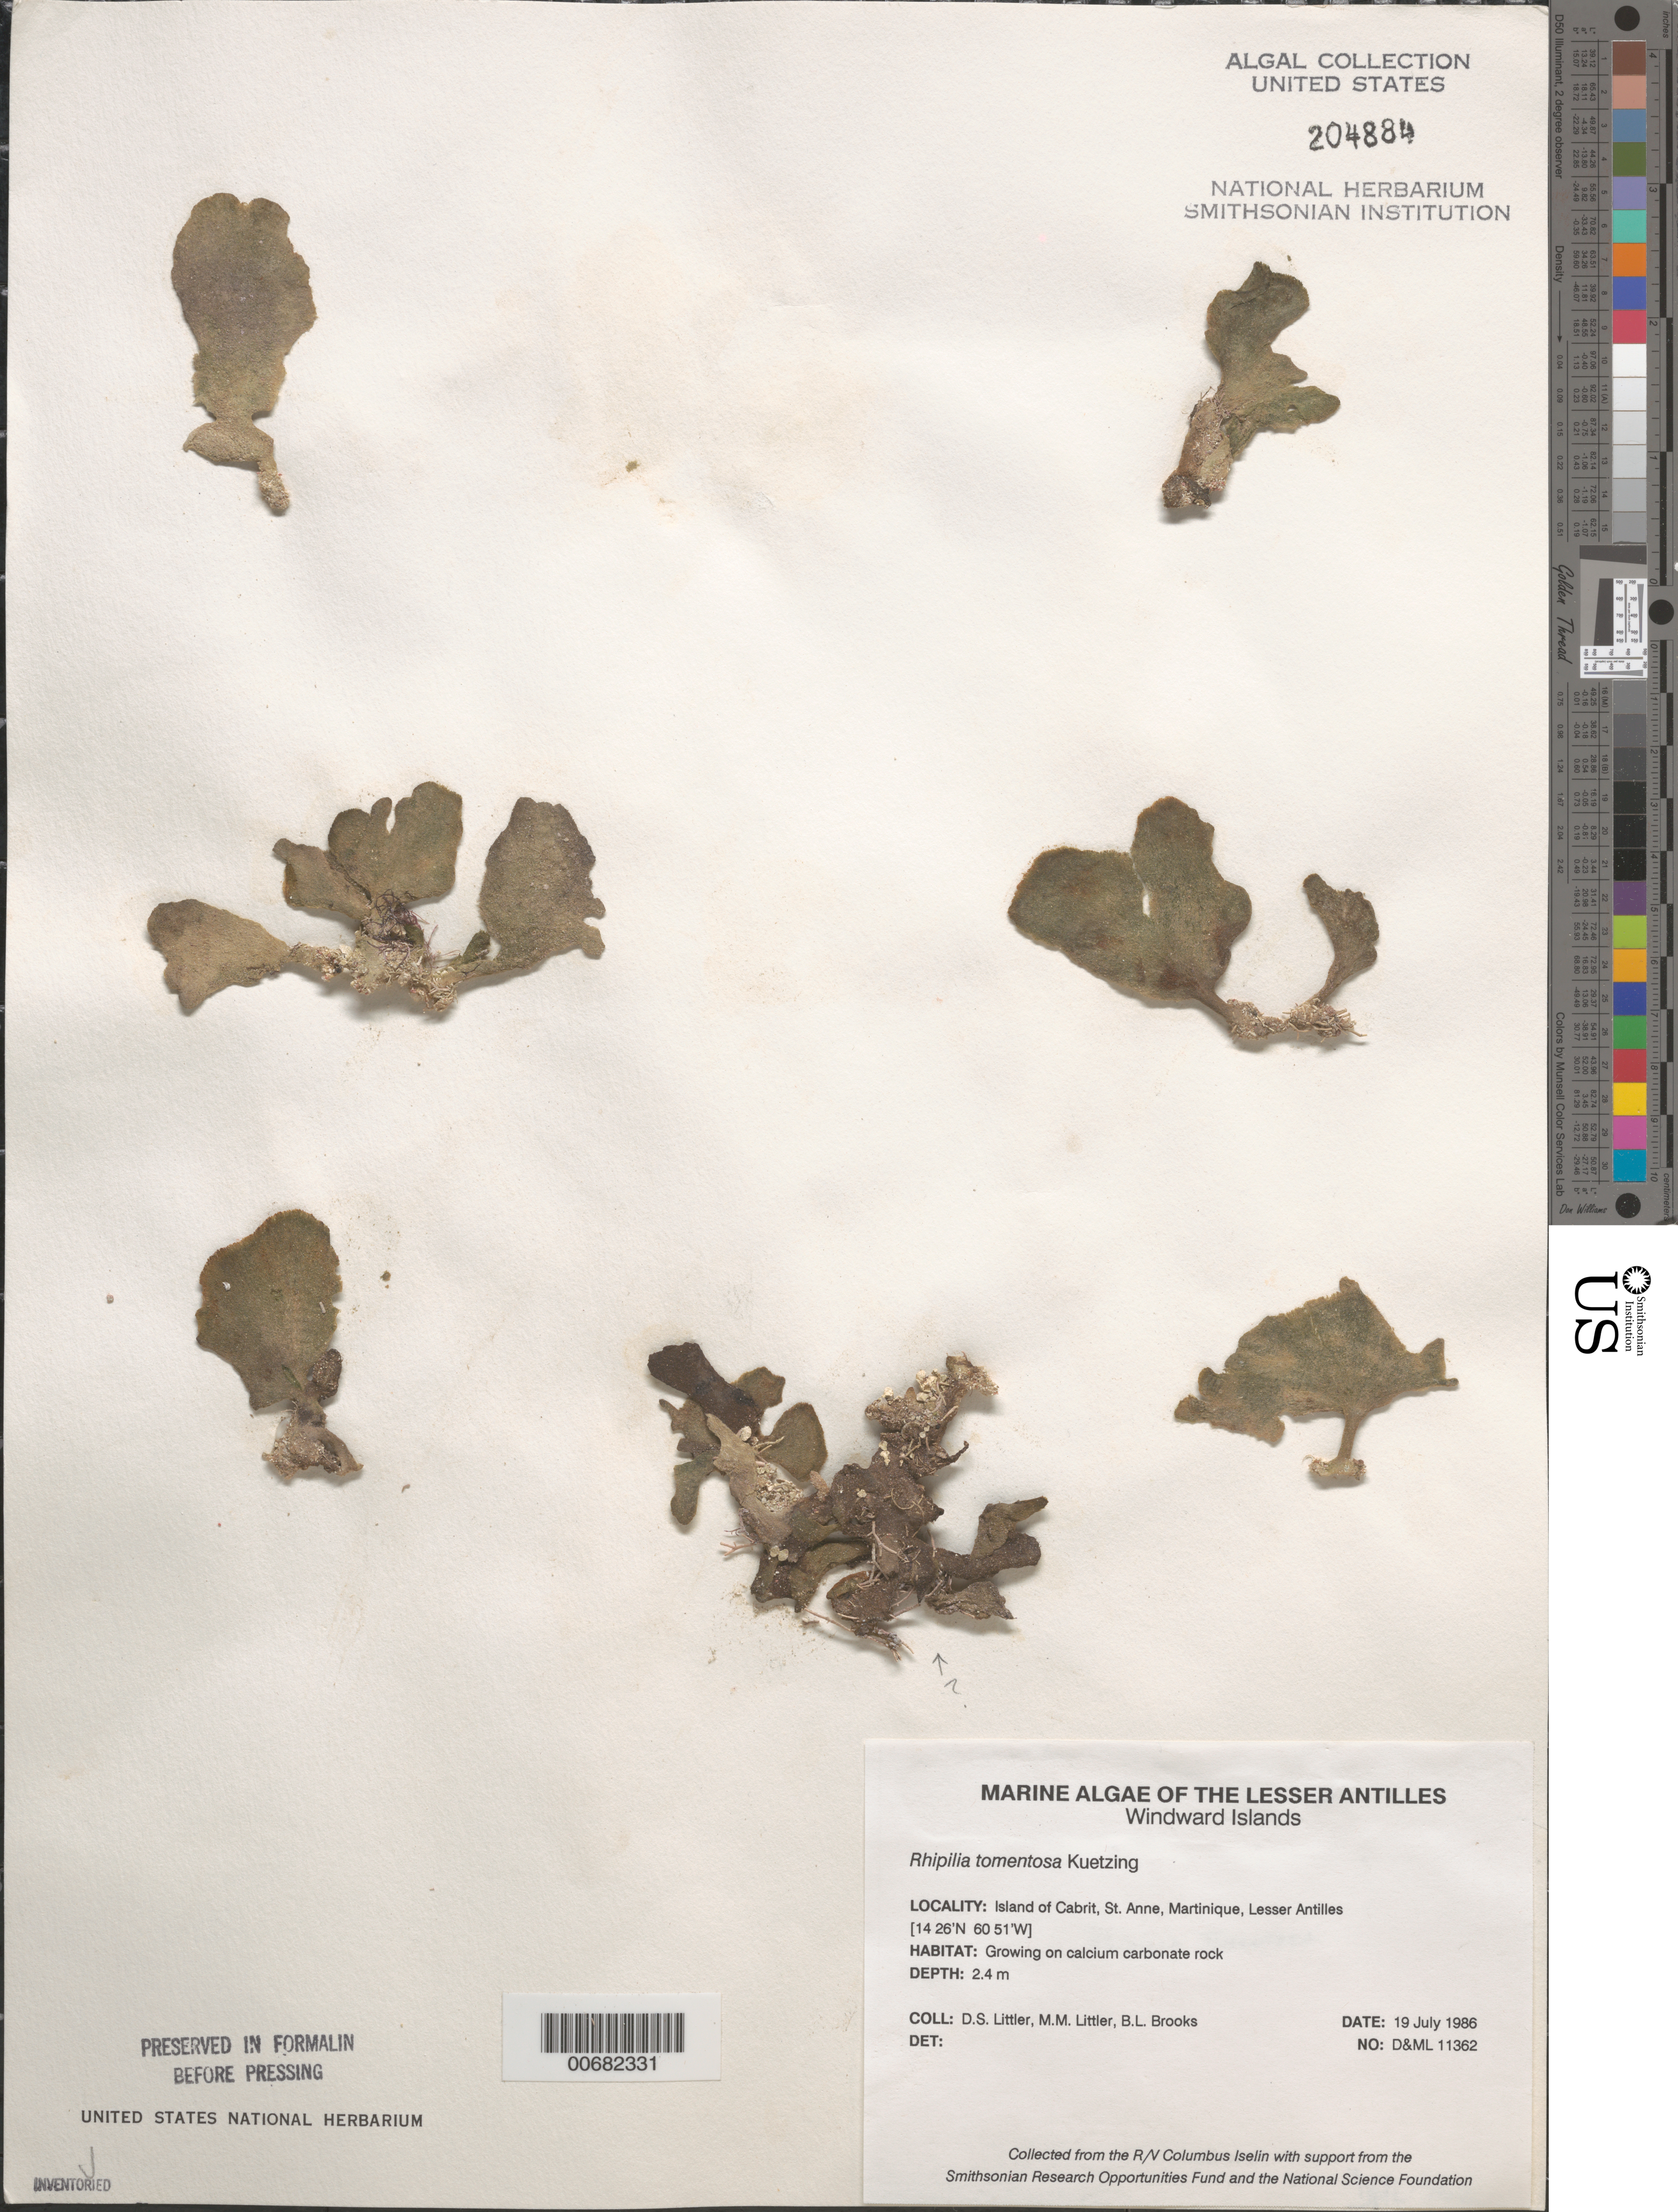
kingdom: Plantae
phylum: Chlorophyta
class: Ulvophyceae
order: Bryopsidales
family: Rhipiliaceae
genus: Rhipilia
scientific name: Rhipilia tomentosa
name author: Kütz.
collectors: D. S. Littler, M. M. Littler & B. Brooks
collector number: D&ML 11362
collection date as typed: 19 Jul 1986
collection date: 1986-07-19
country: Martinique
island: Cabrit Island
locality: St. Anne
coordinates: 14 26' N, 60 51' W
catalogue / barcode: US 204884